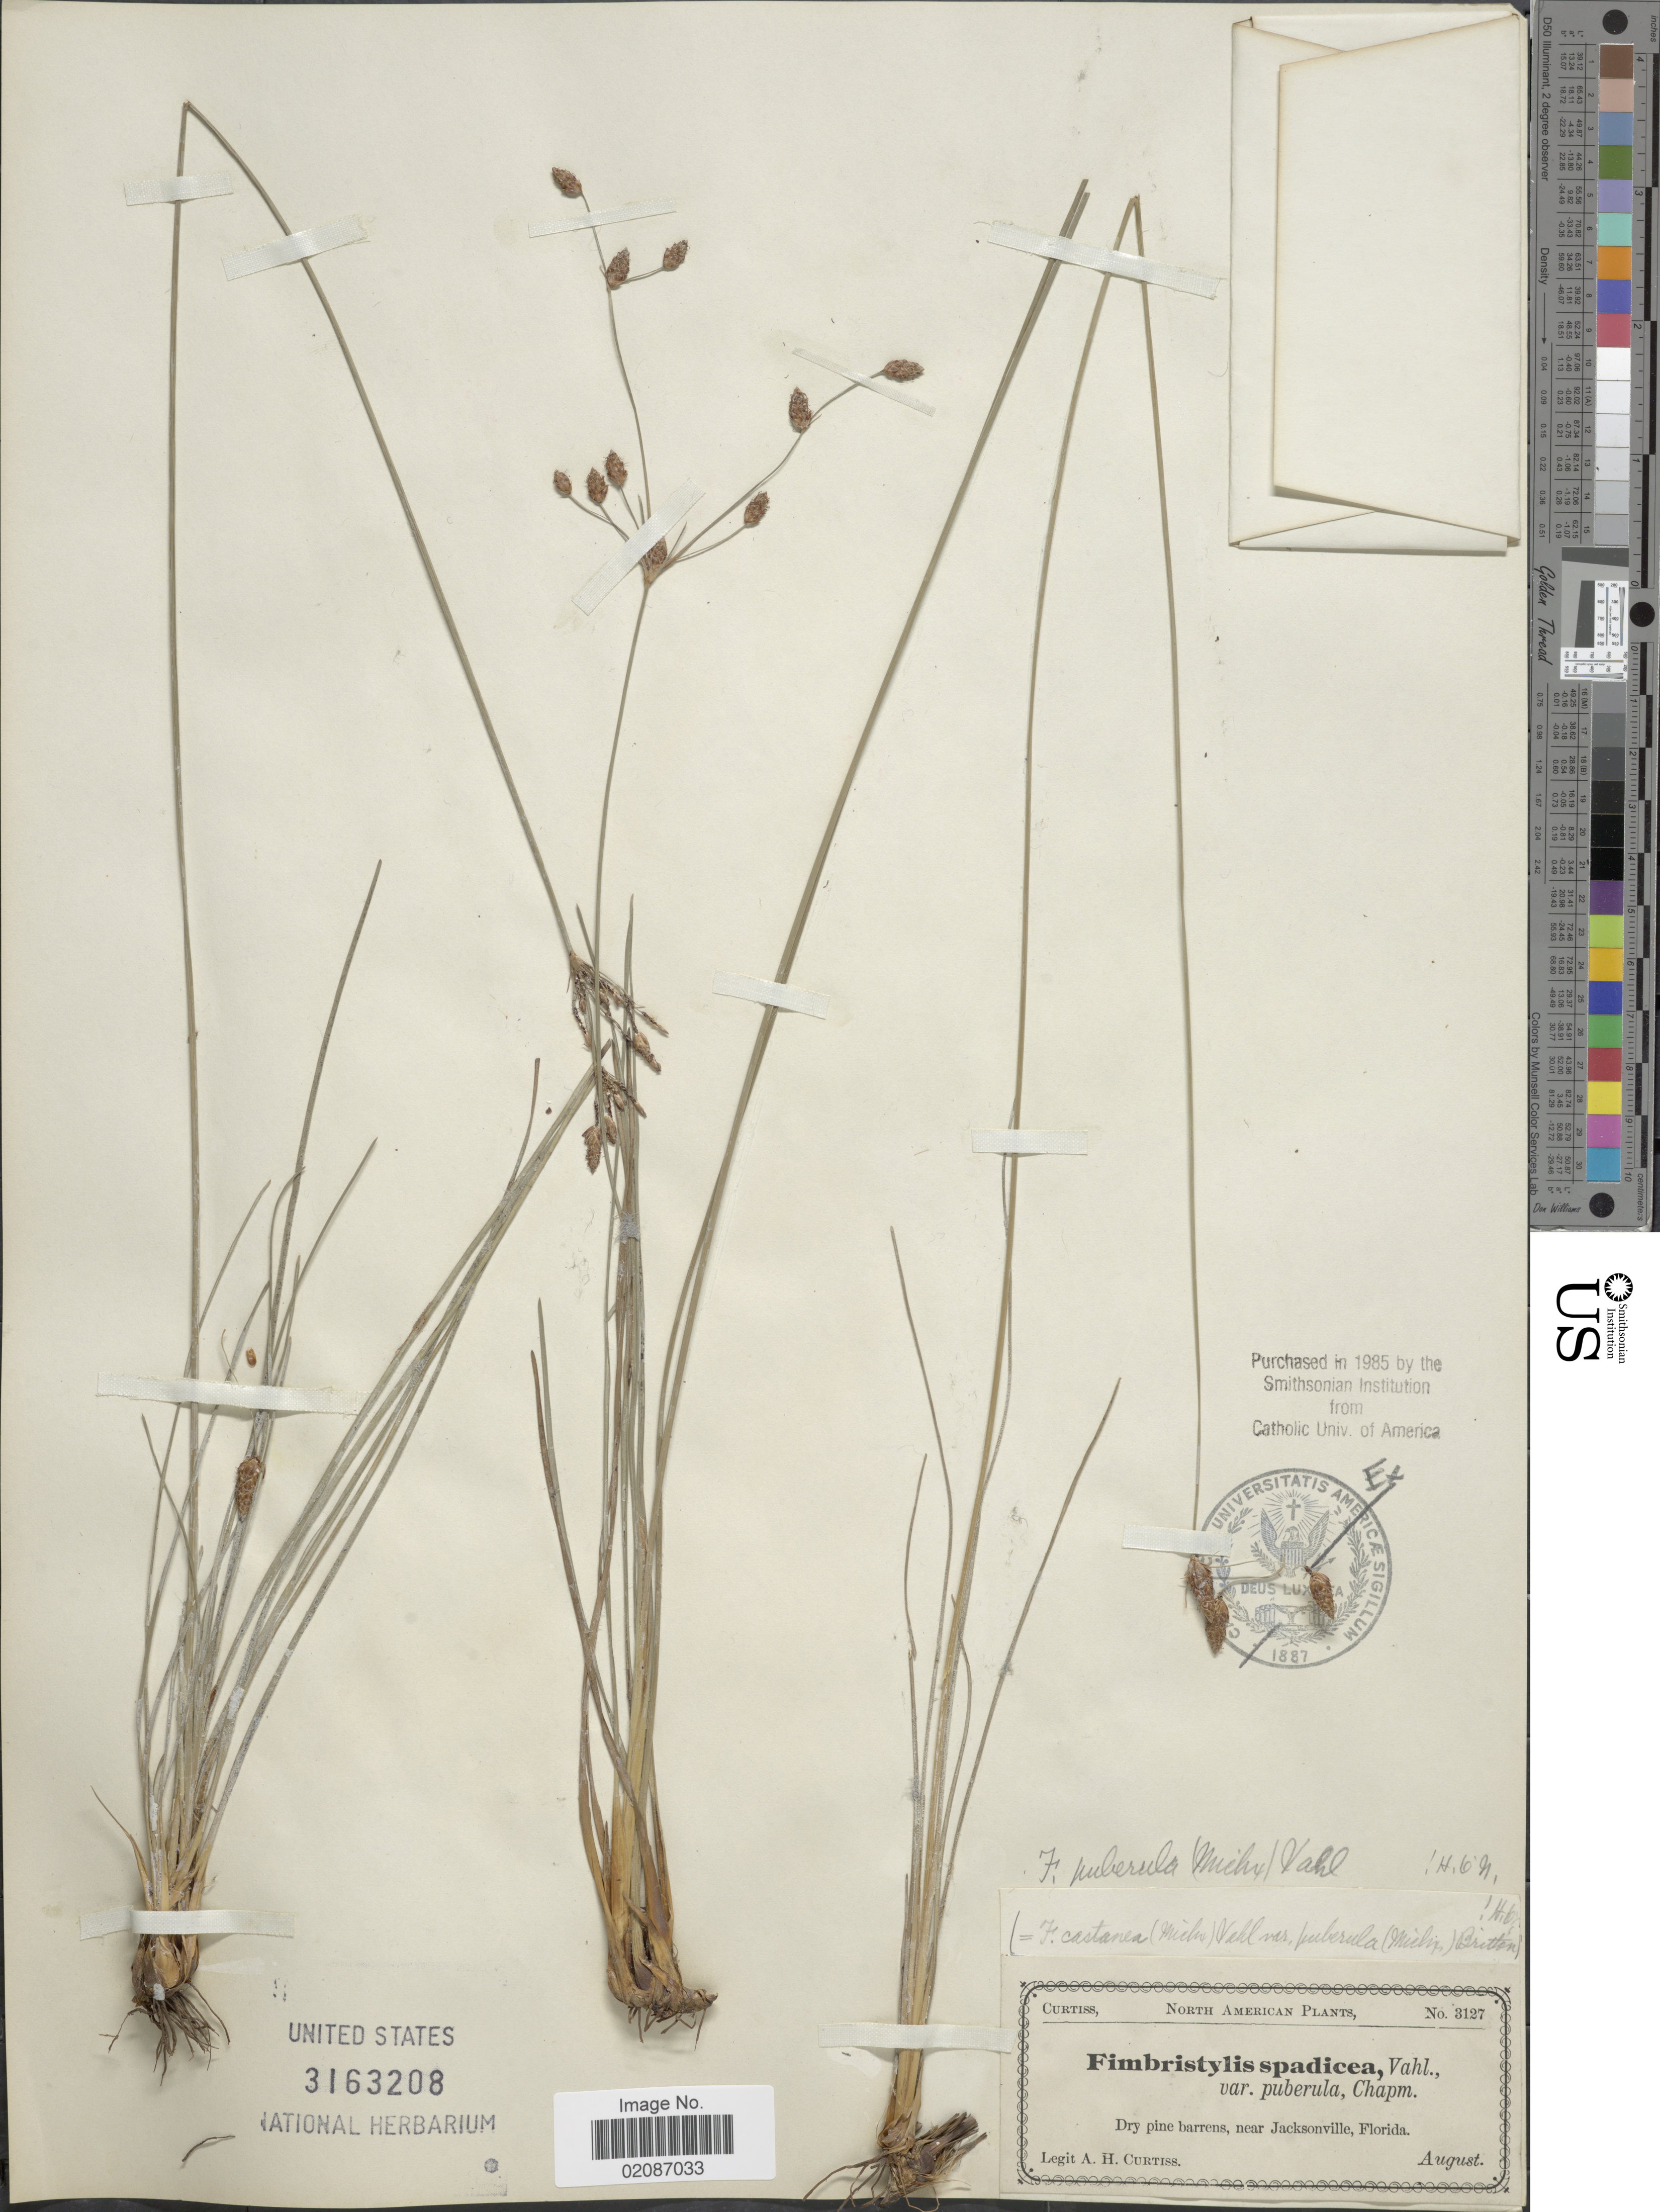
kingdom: Plantae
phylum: Tracheophyta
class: Liliopsida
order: Poales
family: Cyperaceae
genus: Fimbristylis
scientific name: Fimbristylis spadicea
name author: (L.) Vahl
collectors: A. H. Curtiss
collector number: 3127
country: United States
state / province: Florida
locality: Near Jacksonville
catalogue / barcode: US 3163208